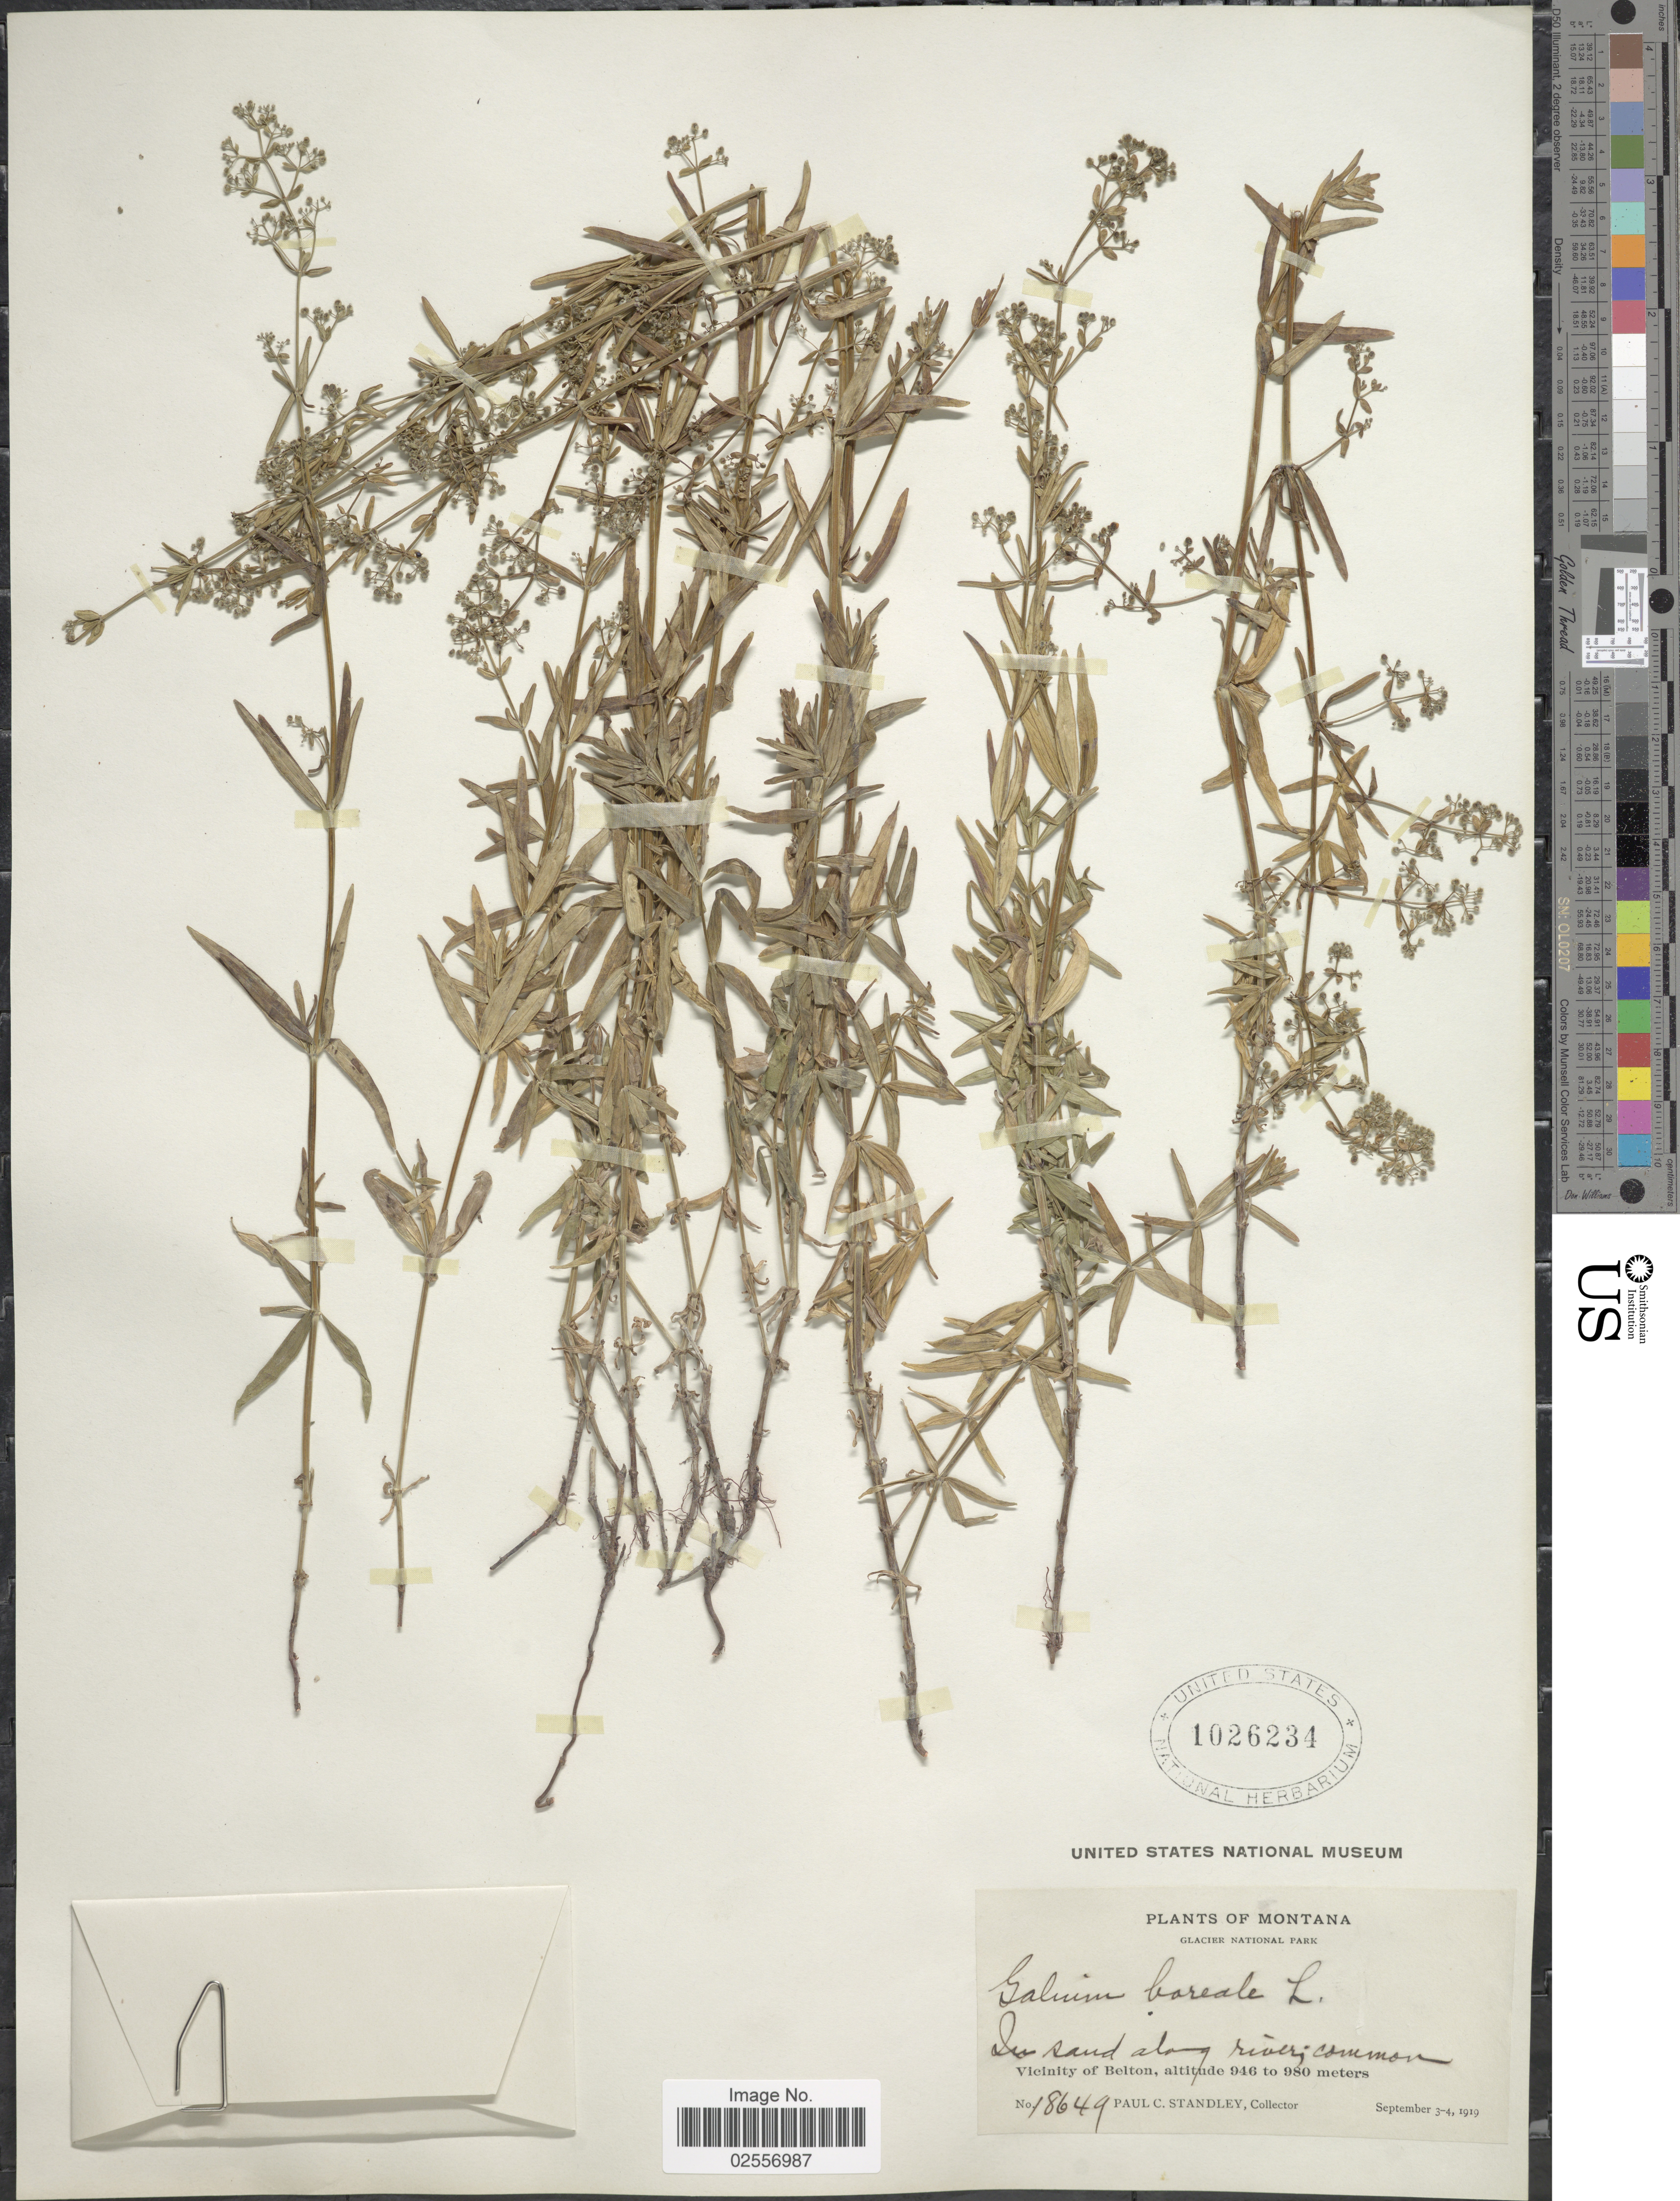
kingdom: Plantae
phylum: Tracheophyta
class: Magnoliopsida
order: Gentianales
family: Rubiaceae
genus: Galium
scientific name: Galium boreale L.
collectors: P. C. Standley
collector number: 18649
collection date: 1919-09-03/1919-09-04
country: United States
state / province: Montana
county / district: Flathead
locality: Glacier National Park, Vicinity of Belton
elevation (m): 946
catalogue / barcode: US 1026234